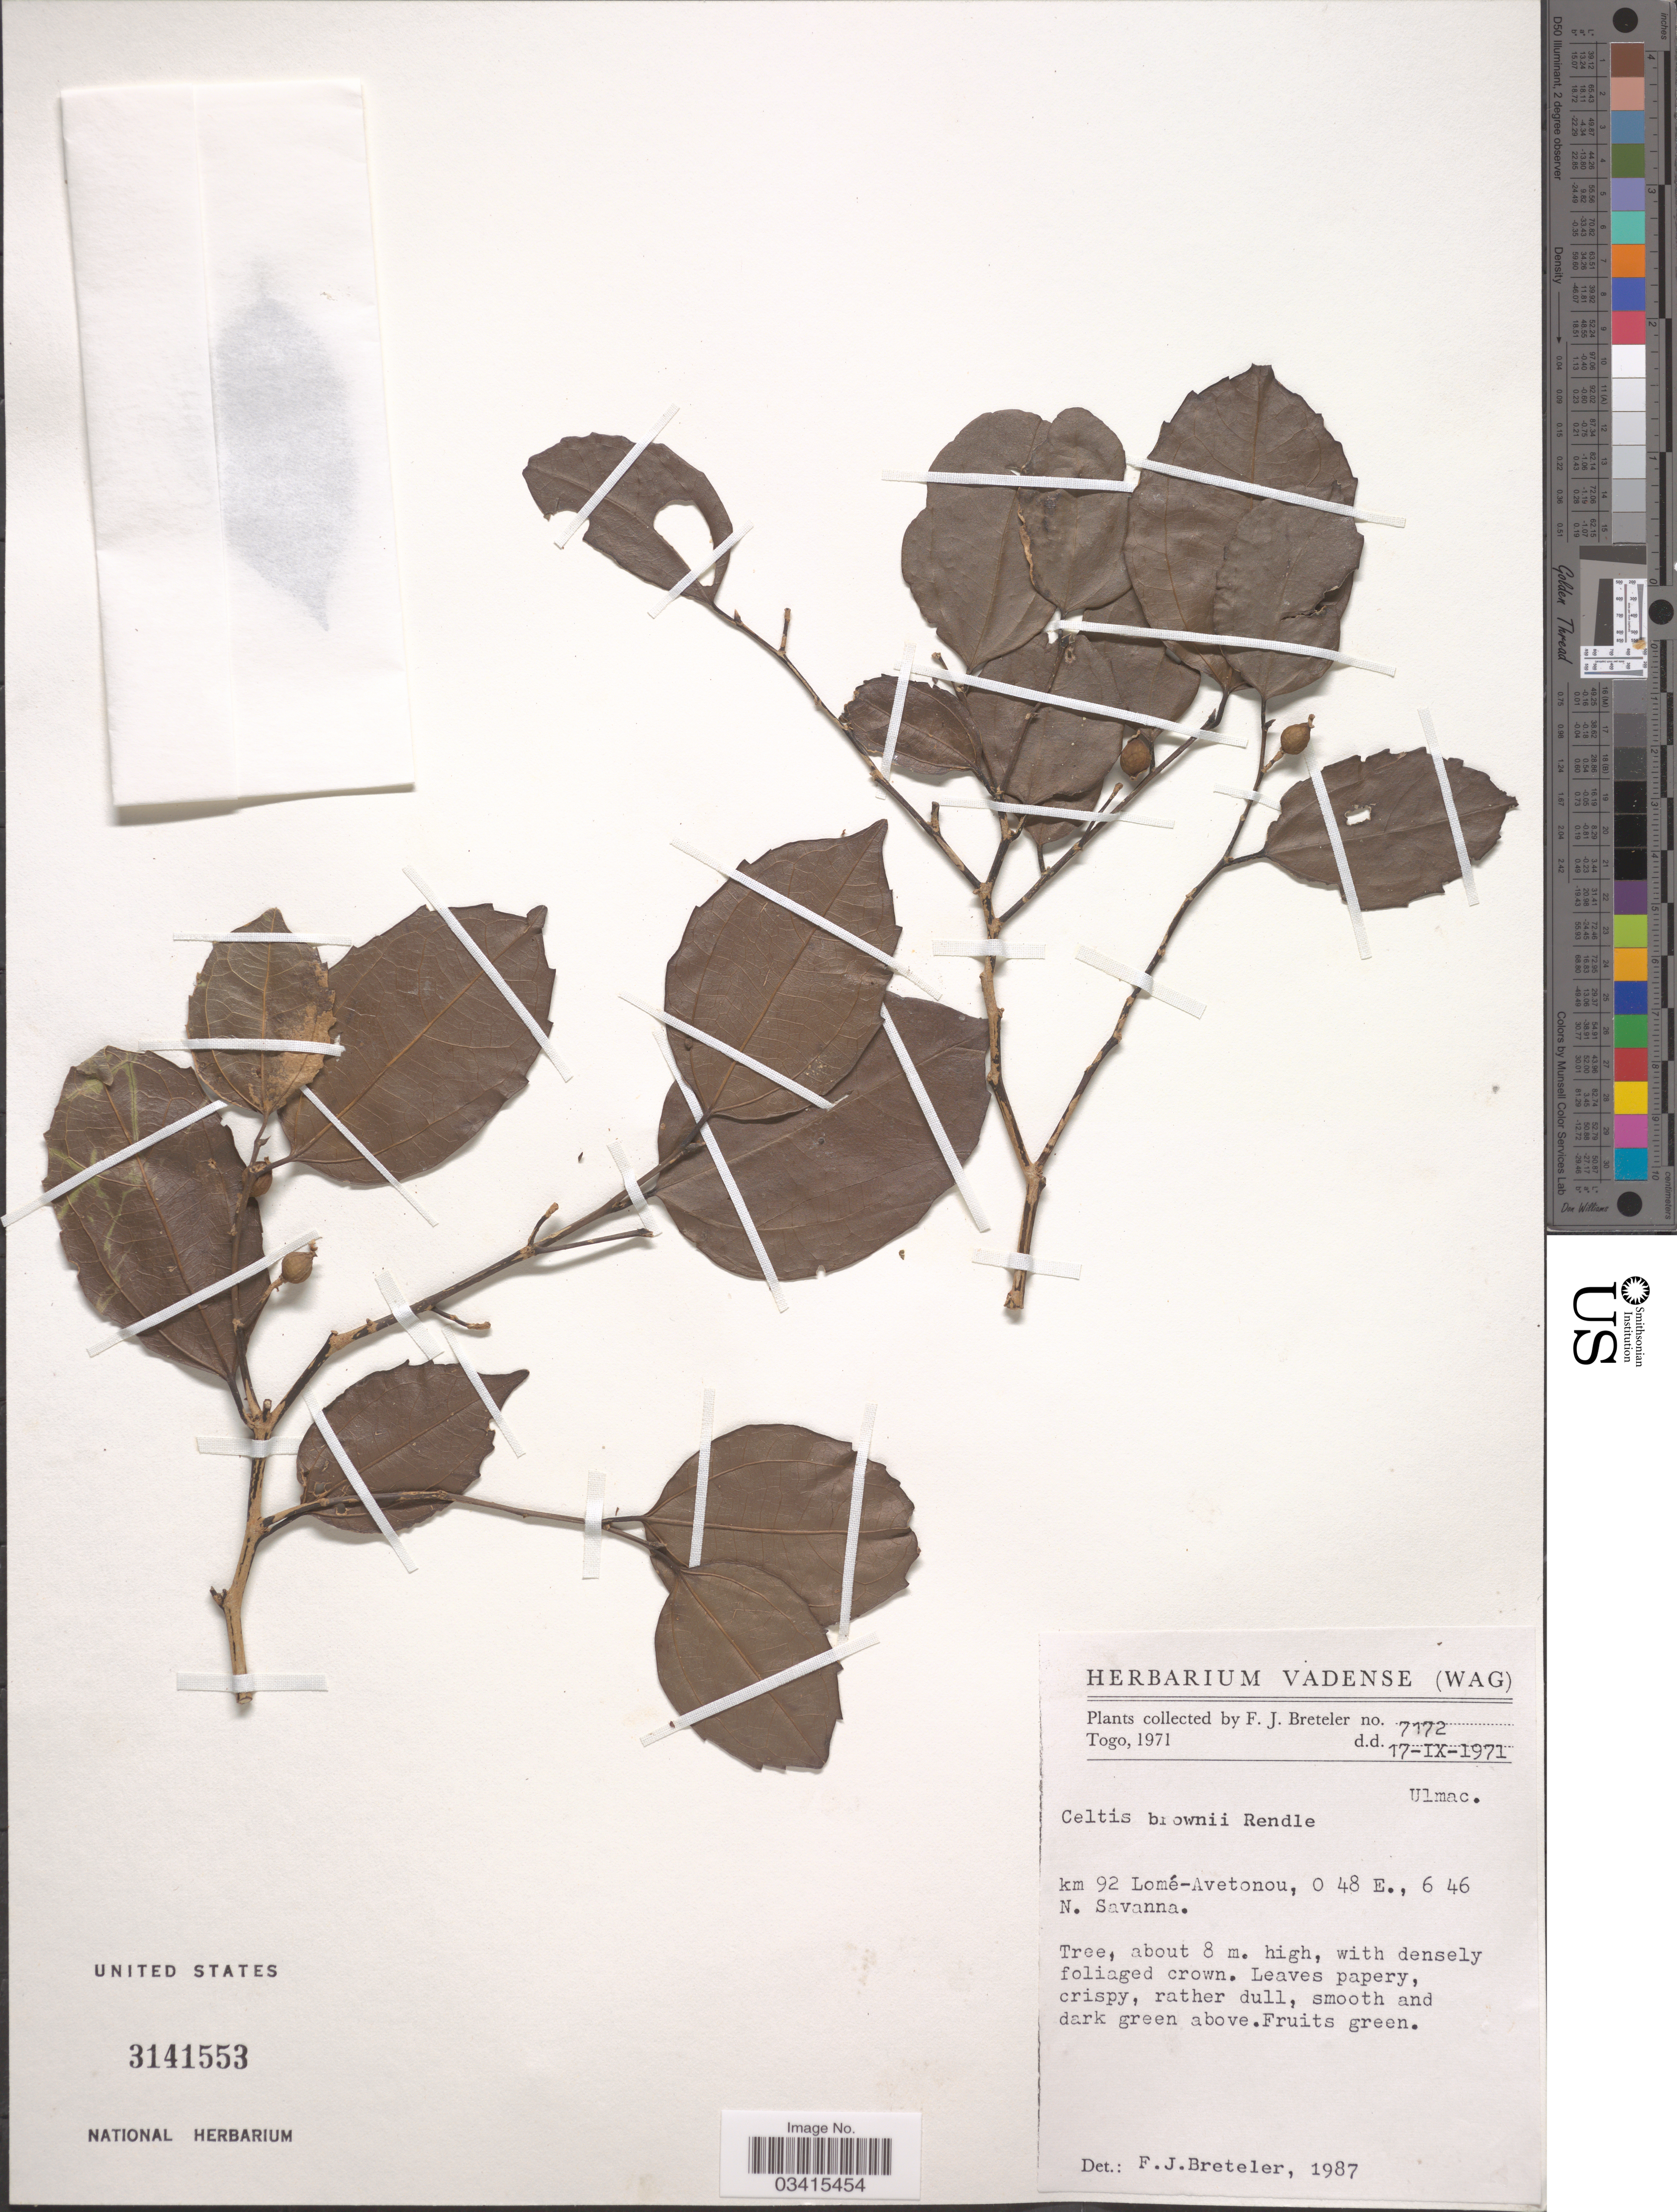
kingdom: Plantae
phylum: Tracheophyta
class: Magnoliopsida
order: Rosales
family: Cannabaceae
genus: Celtis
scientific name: Celtis brownii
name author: Rendle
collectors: F. J. Breteler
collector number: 7172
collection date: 1971-09-17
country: Togo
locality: Km 92 Lomé-Avetonou, Savanna.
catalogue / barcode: US 3141553